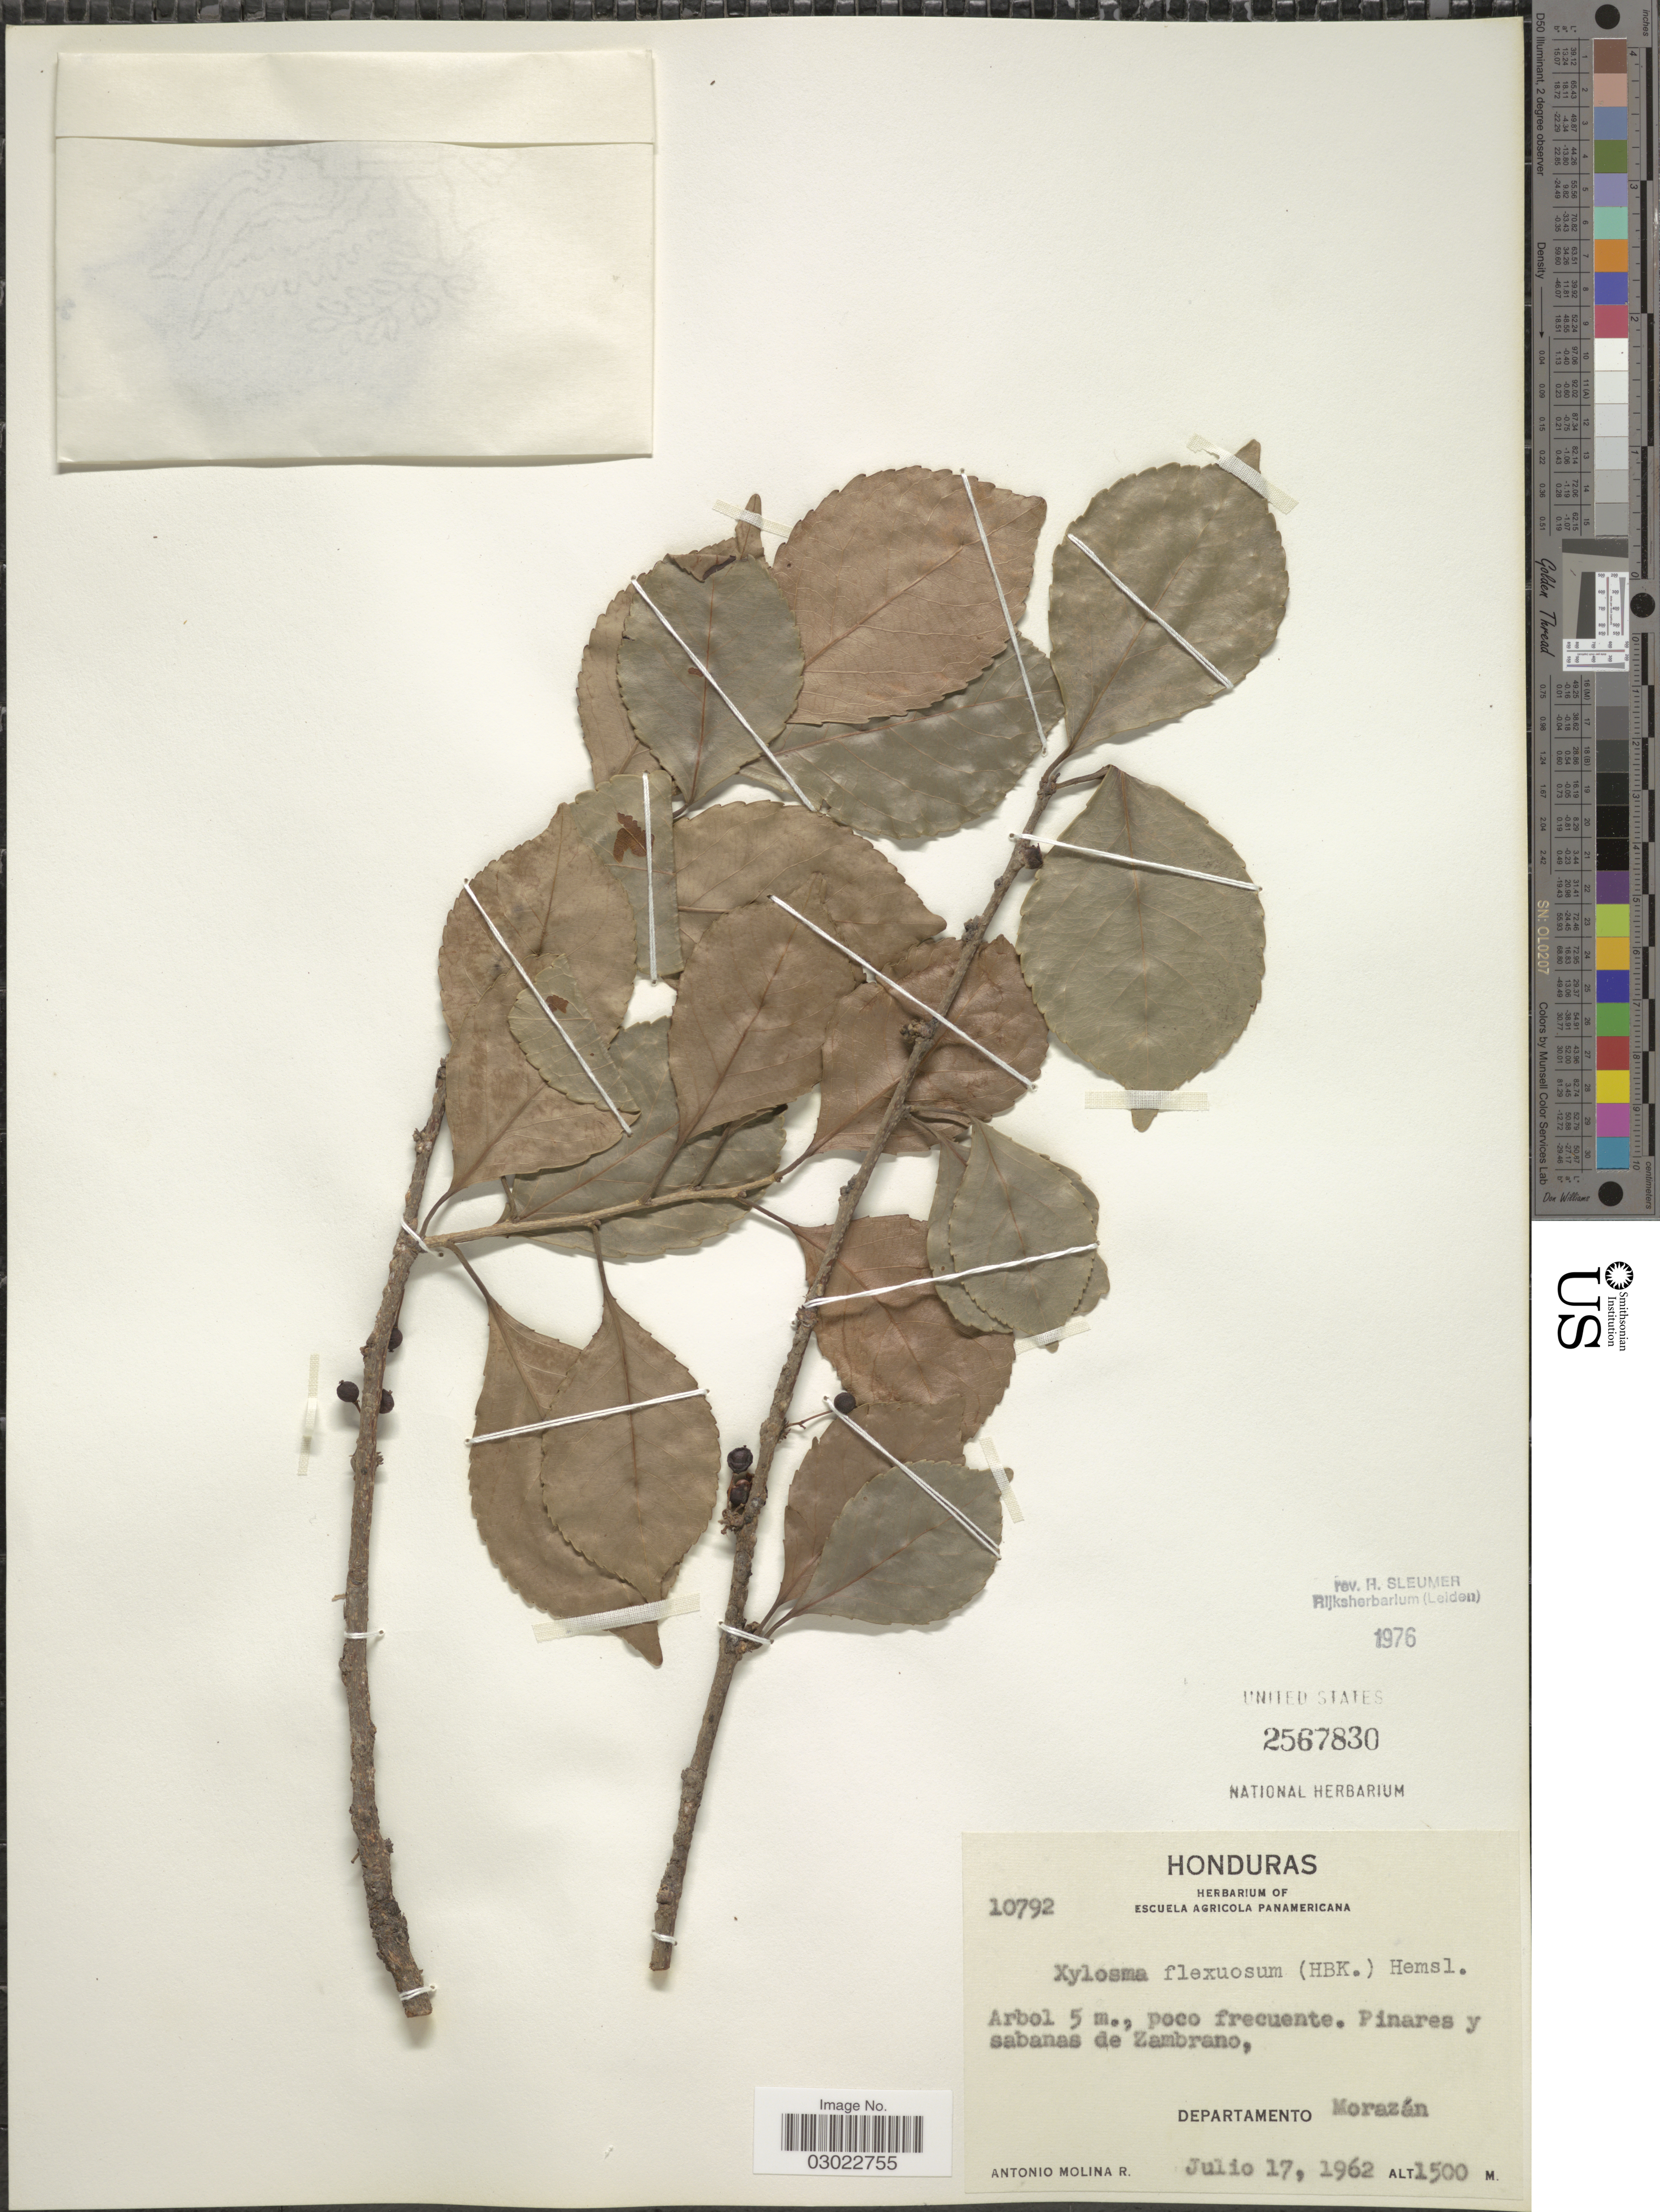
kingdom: Plantae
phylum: Tracheophyta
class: Magnoliopsida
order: Malpighiales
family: Salicaceae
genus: Xylosma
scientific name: Xylosma flexuosa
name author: (Kunth) Hemsl.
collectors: A. Molina R.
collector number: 10792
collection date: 1962-07-17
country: Honduras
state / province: Fco. Morazán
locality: Pinares y sabanas de Zambrano, Departamento Morazán.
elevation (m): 1500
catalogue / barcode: US 2567830